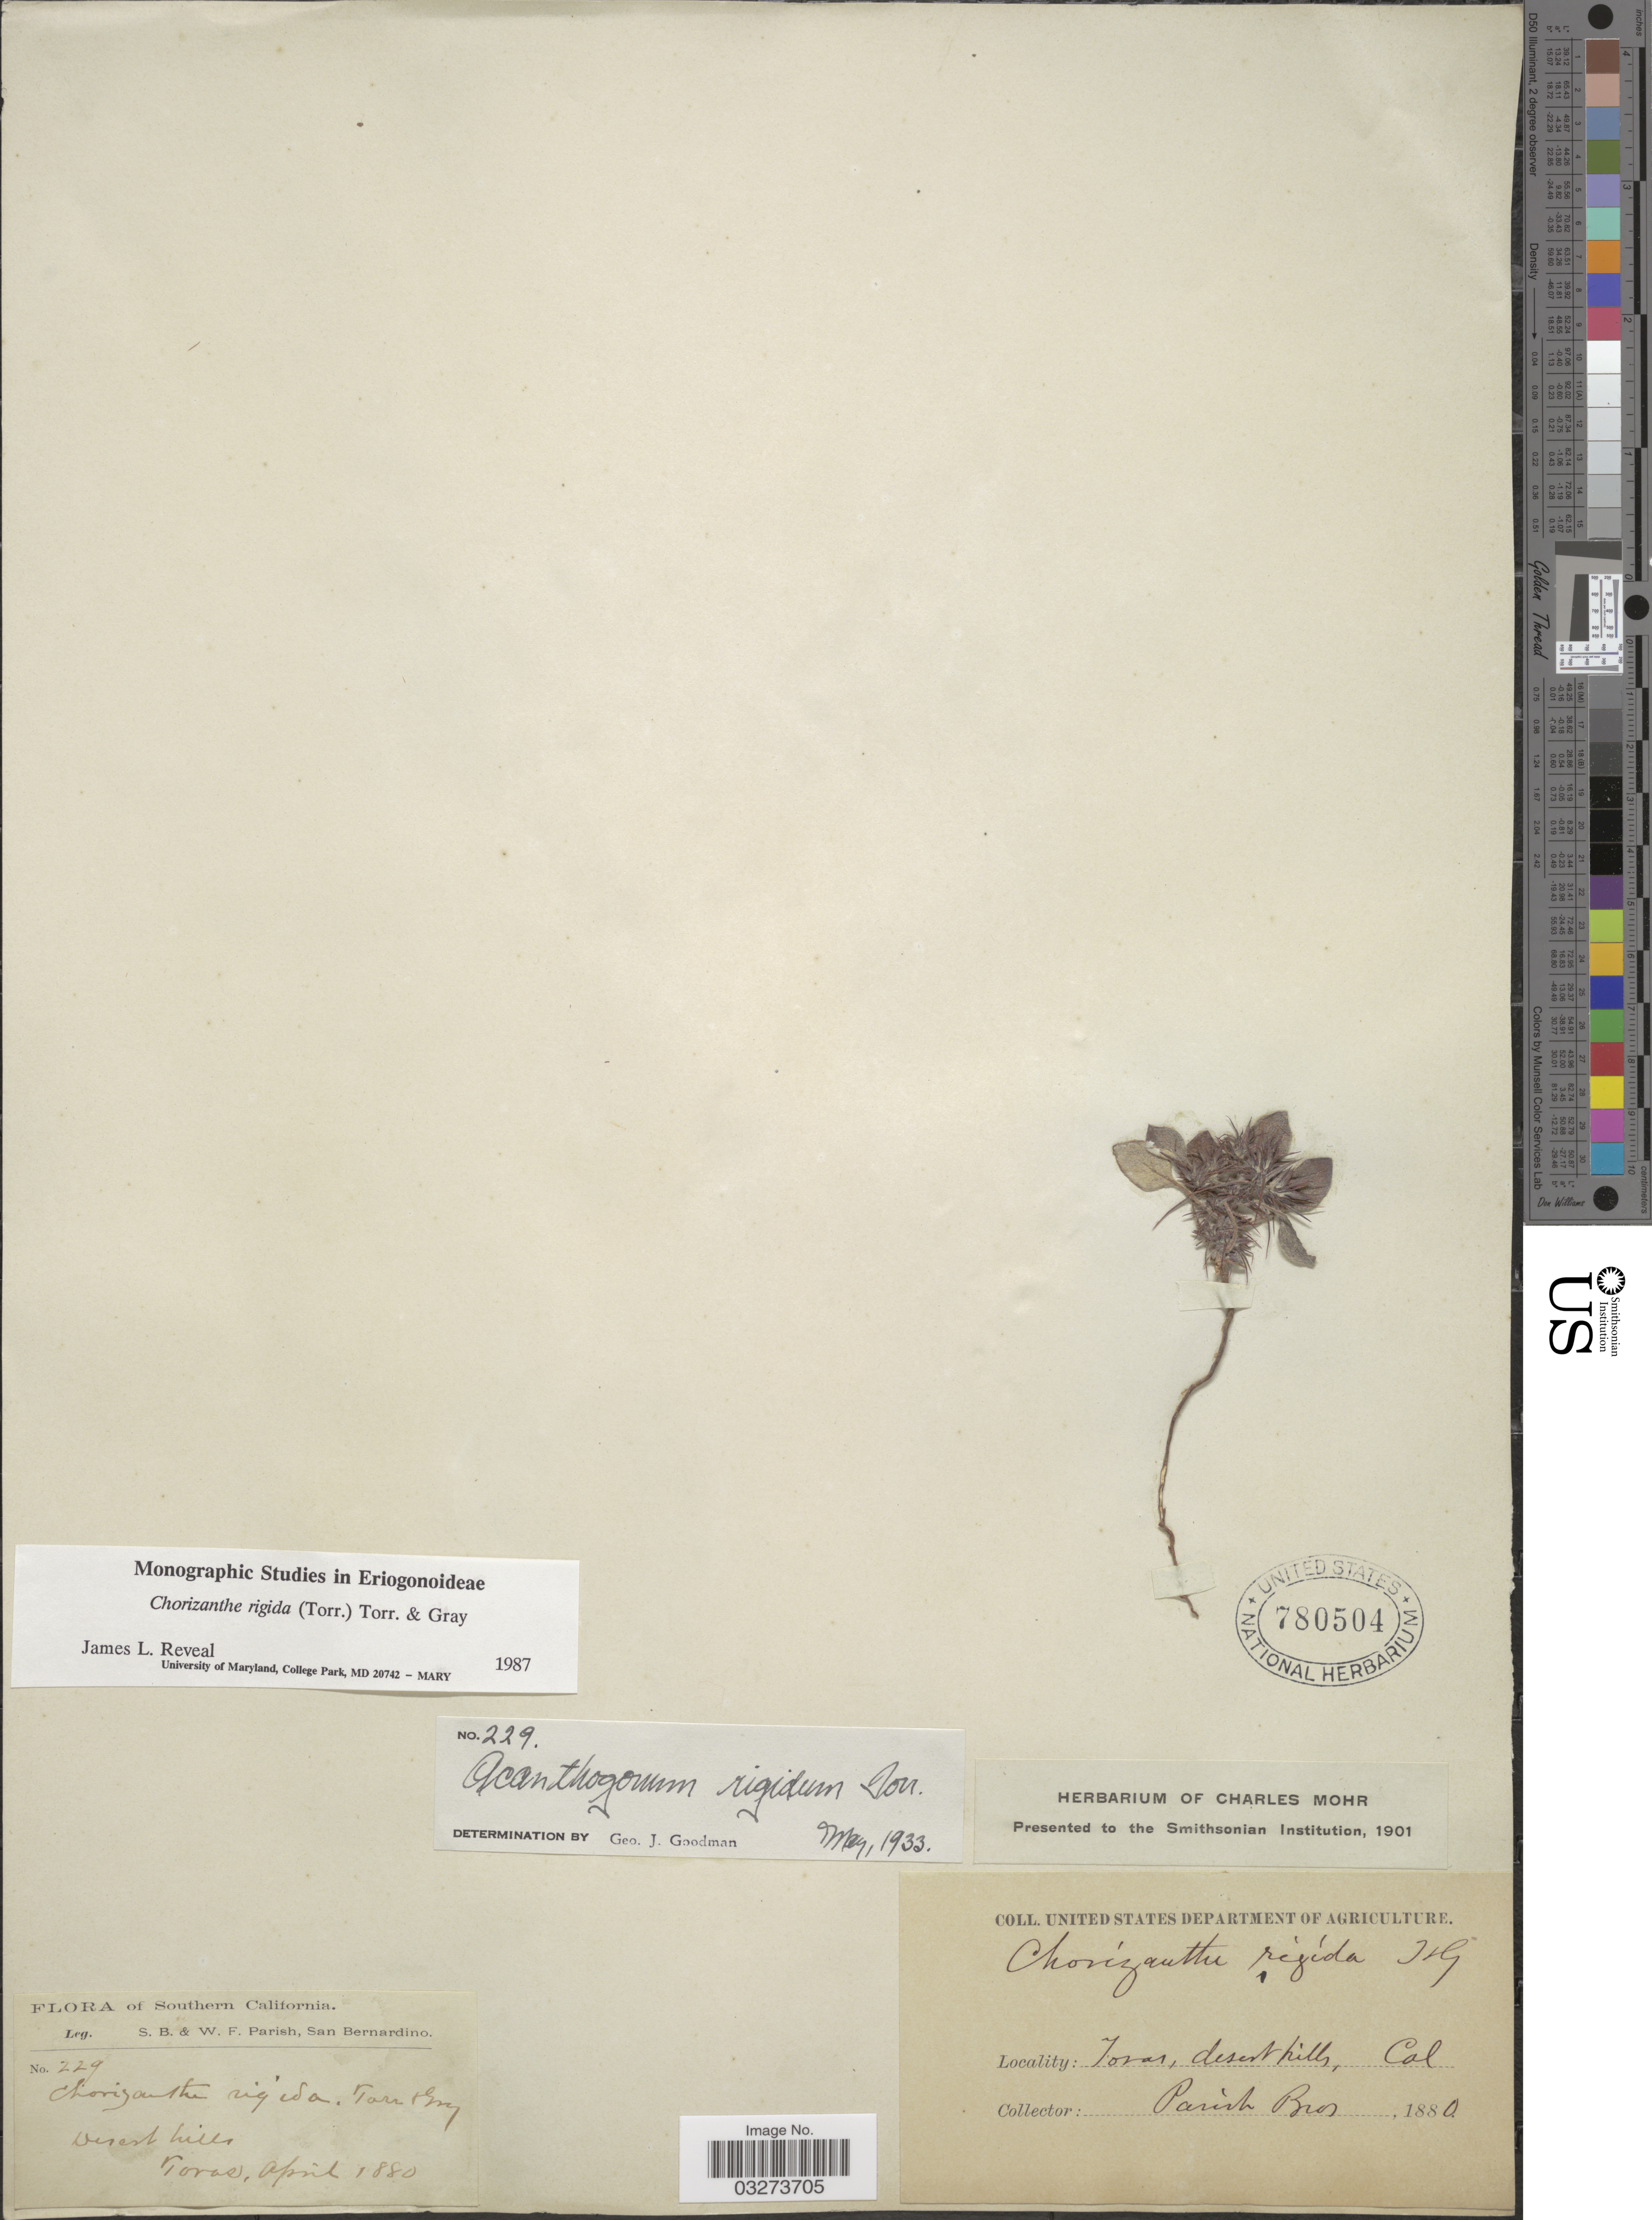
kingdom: Plantae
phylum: Tracheophyta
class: Magnoliopsida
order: Caryophyllales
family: Polygonaceae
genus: Chorizanthe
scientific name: Chorizanthe rigida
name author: (Torr.) Torr. & A. Gray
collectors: S. B. Parish & W. F. Parish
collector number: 229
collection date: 1880-04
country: United States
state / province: California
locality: Southern California. Desert hills, Torras.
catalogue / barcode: US 780504